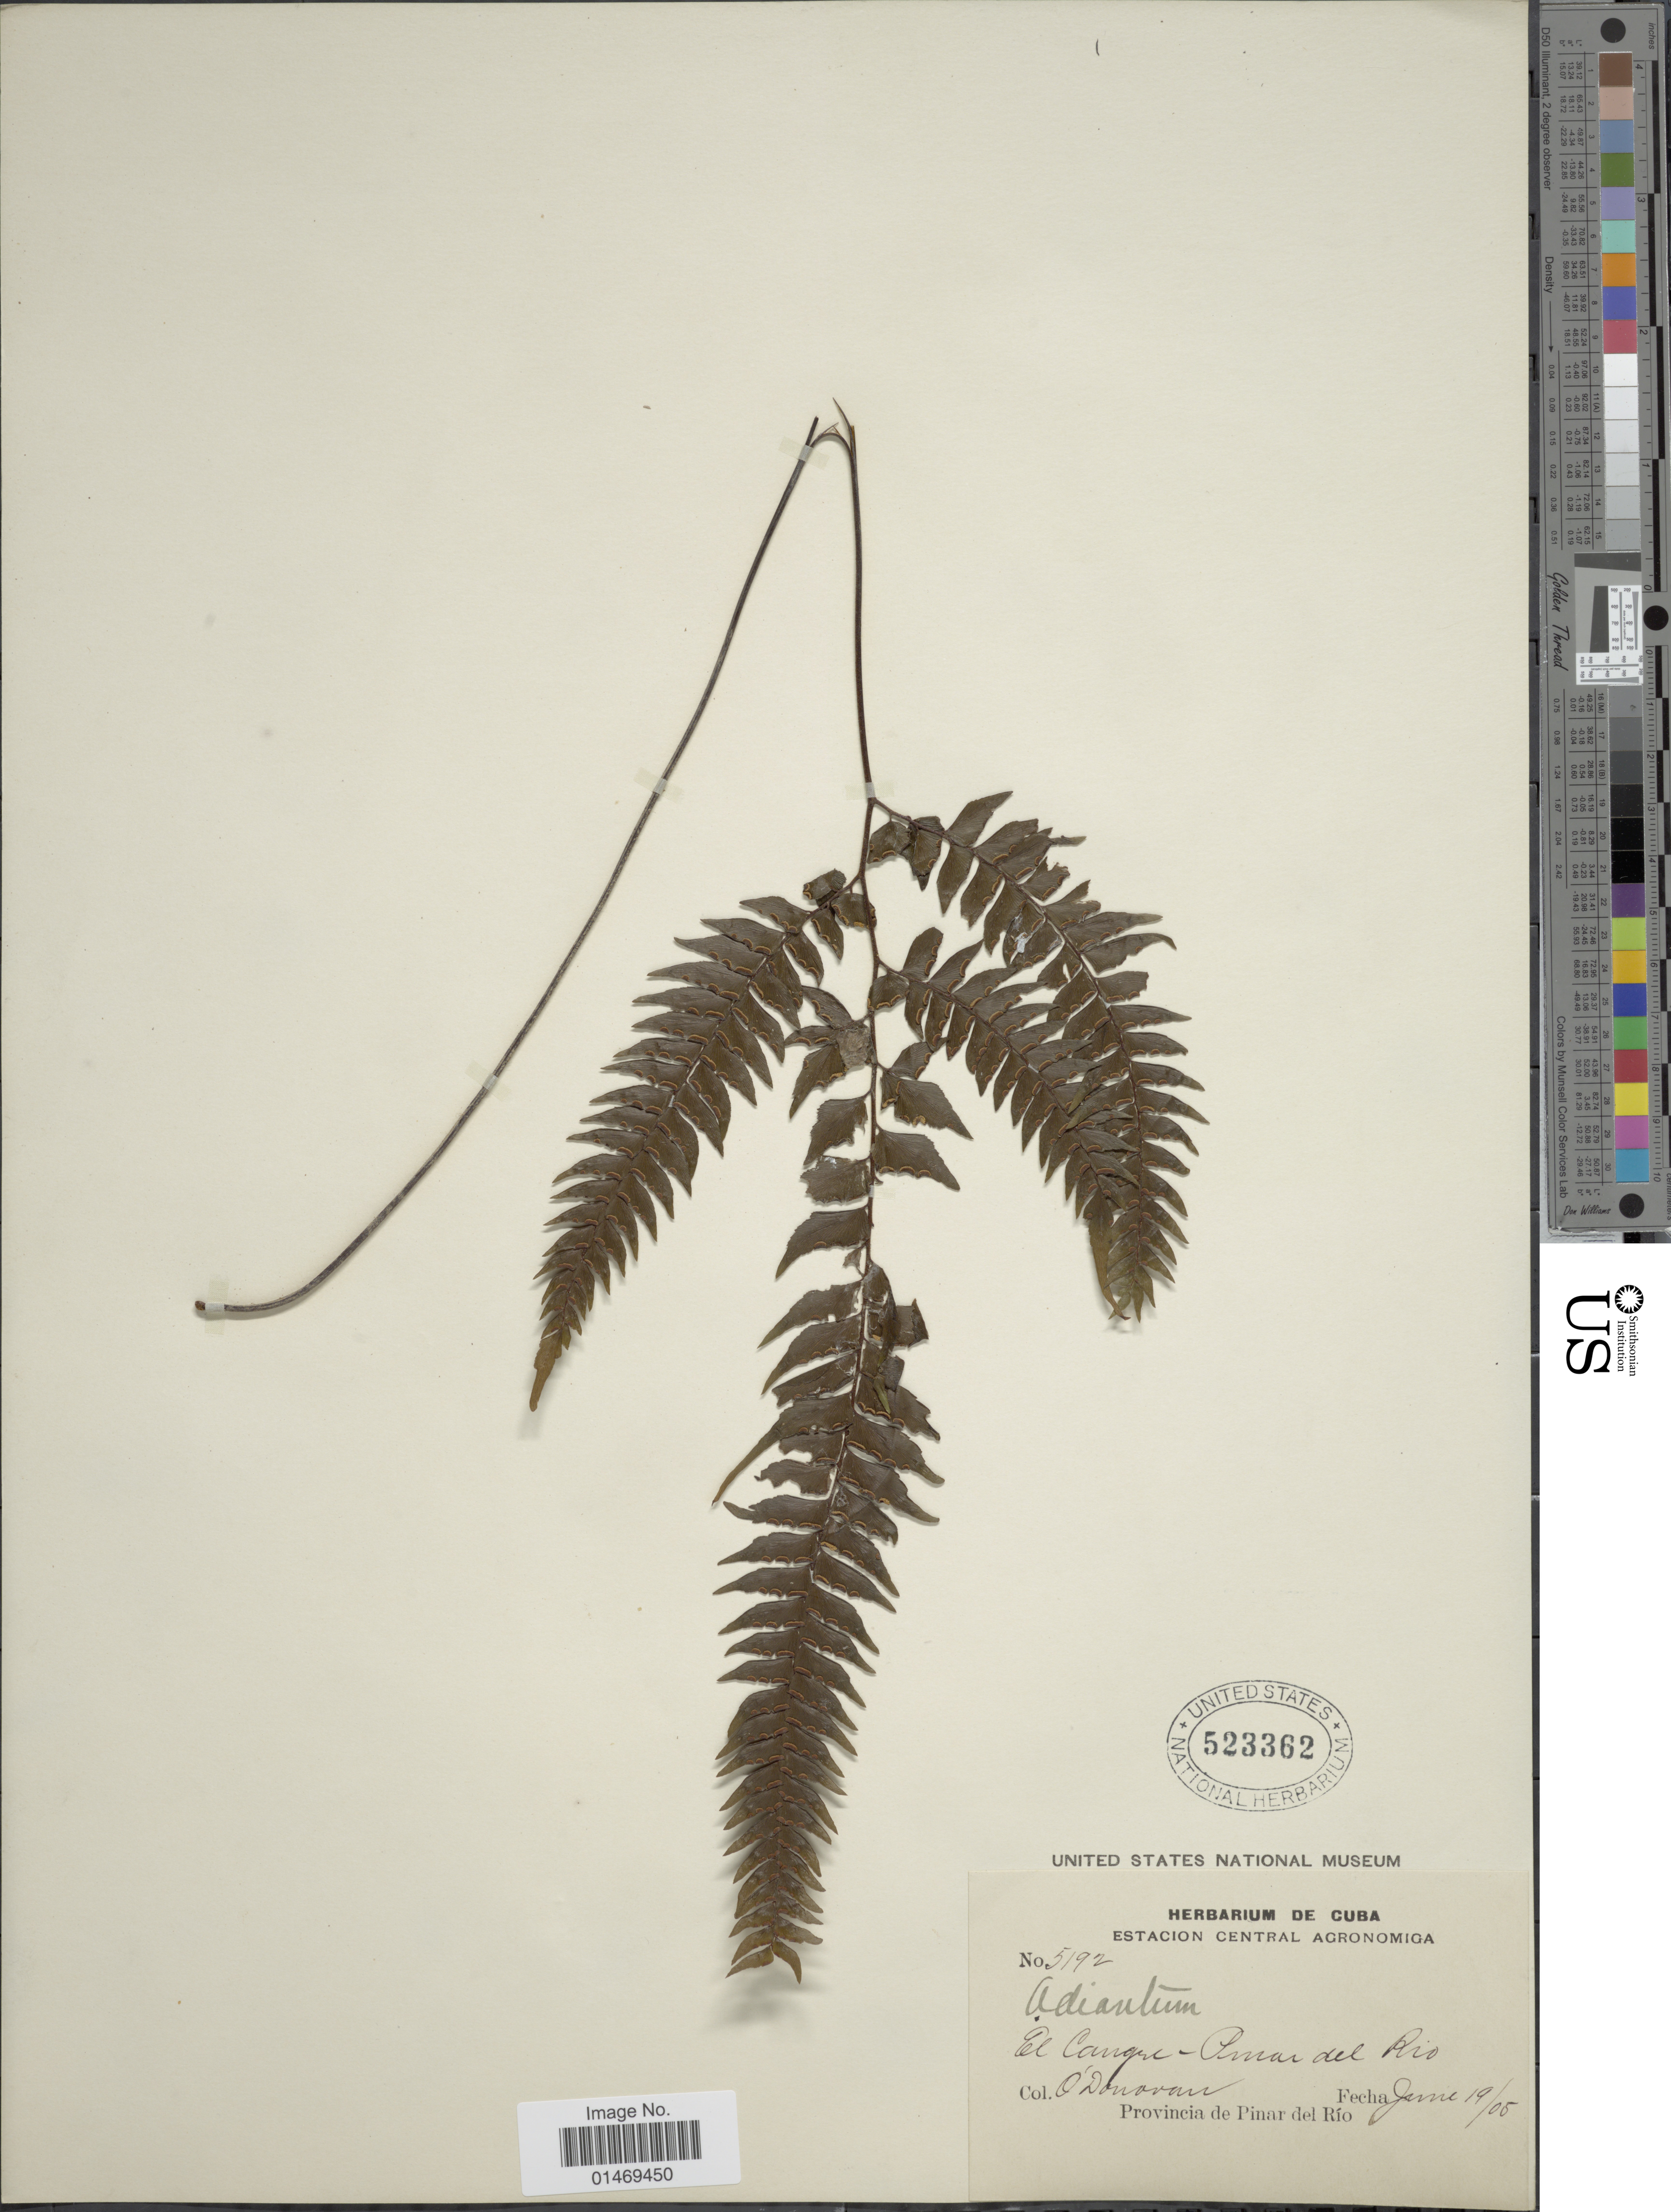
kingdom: Plantae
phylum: Tracheophyta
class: Polypodiopsida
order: Polypodiales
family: Pteridaceae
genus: Adiantum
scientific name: Adiantum pyramidale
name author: (L.) Willd.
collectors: E. O'Donovan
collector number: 5192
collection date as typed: Transcribed d/m/y: 19/6/5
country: Cuba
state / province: Pinar del Río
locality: De Cangre - Pinar del Rio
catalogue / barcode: US 523362